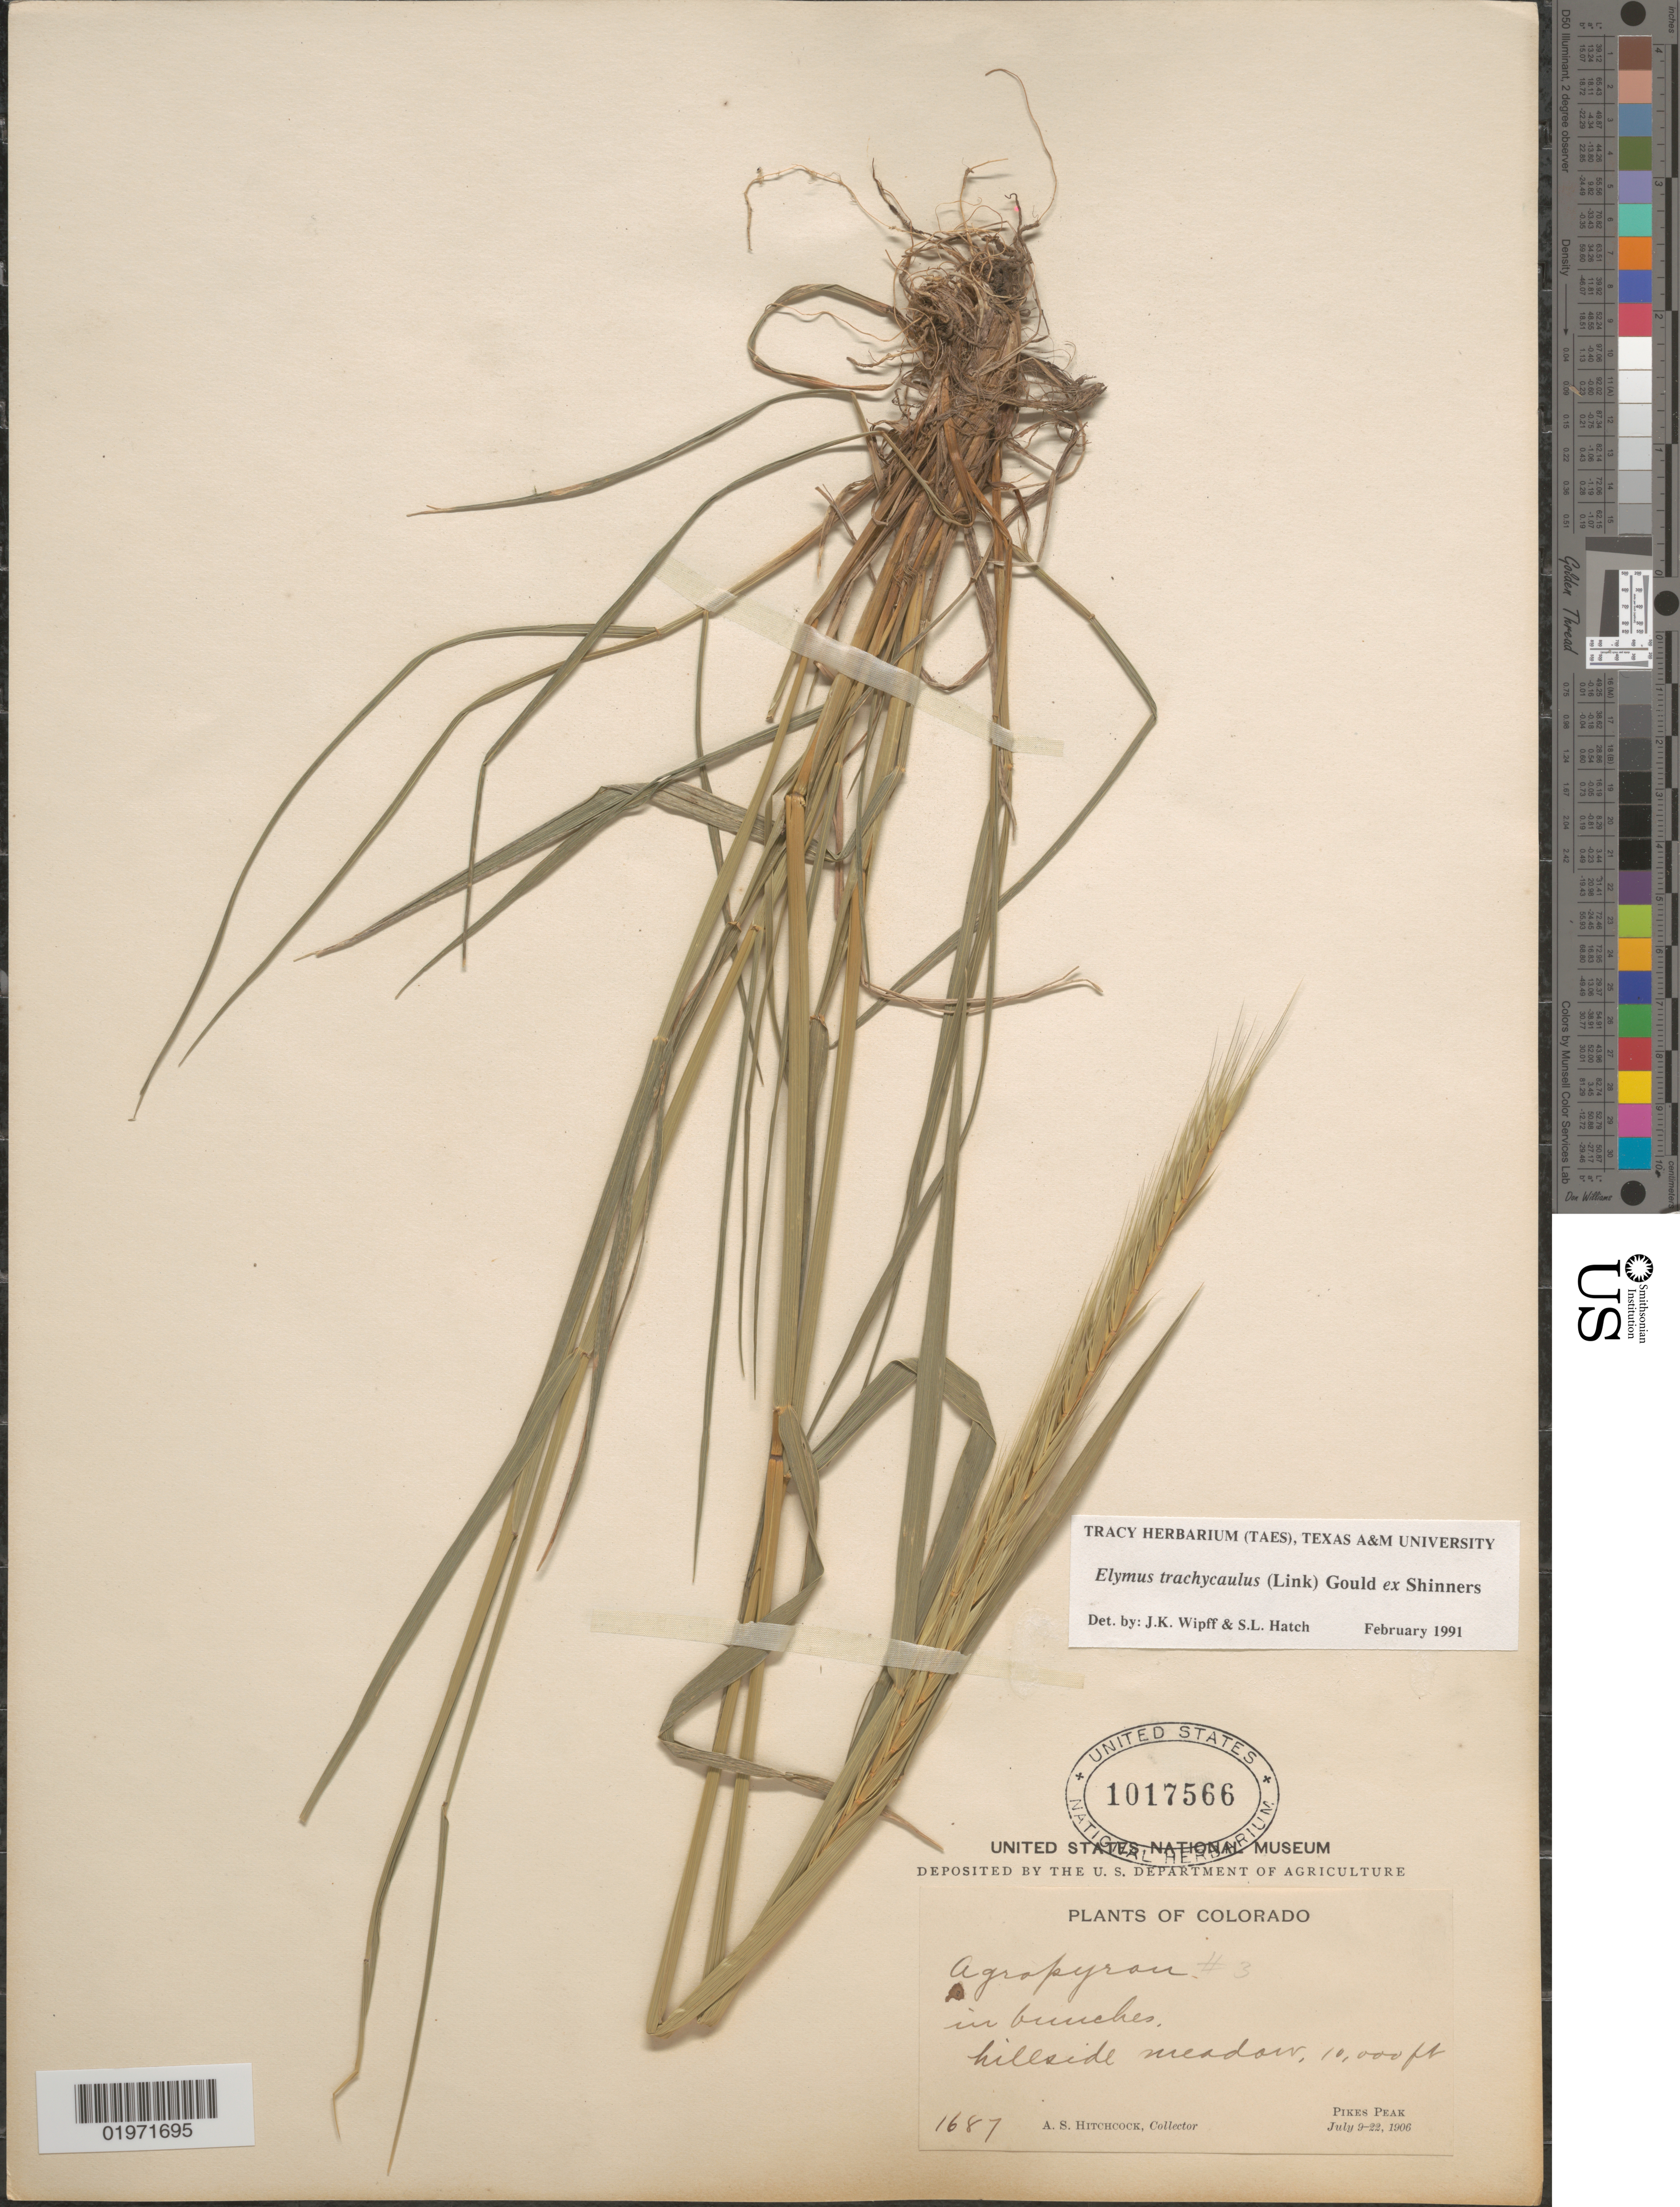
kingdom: Plantae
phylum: Tracheophyta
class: Liliopsida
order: Poales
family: Poaceae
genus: Elymus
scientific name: Elymus trachycaulus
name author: (Link) Gould ex Shinners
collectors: A. S. Hitchcock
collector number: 1687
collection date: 1906-07-09/1906-07-22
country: United States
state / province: Colorado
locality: Hillside meadow. Pikes Peak.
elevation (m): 3048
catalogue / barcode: US 1017566